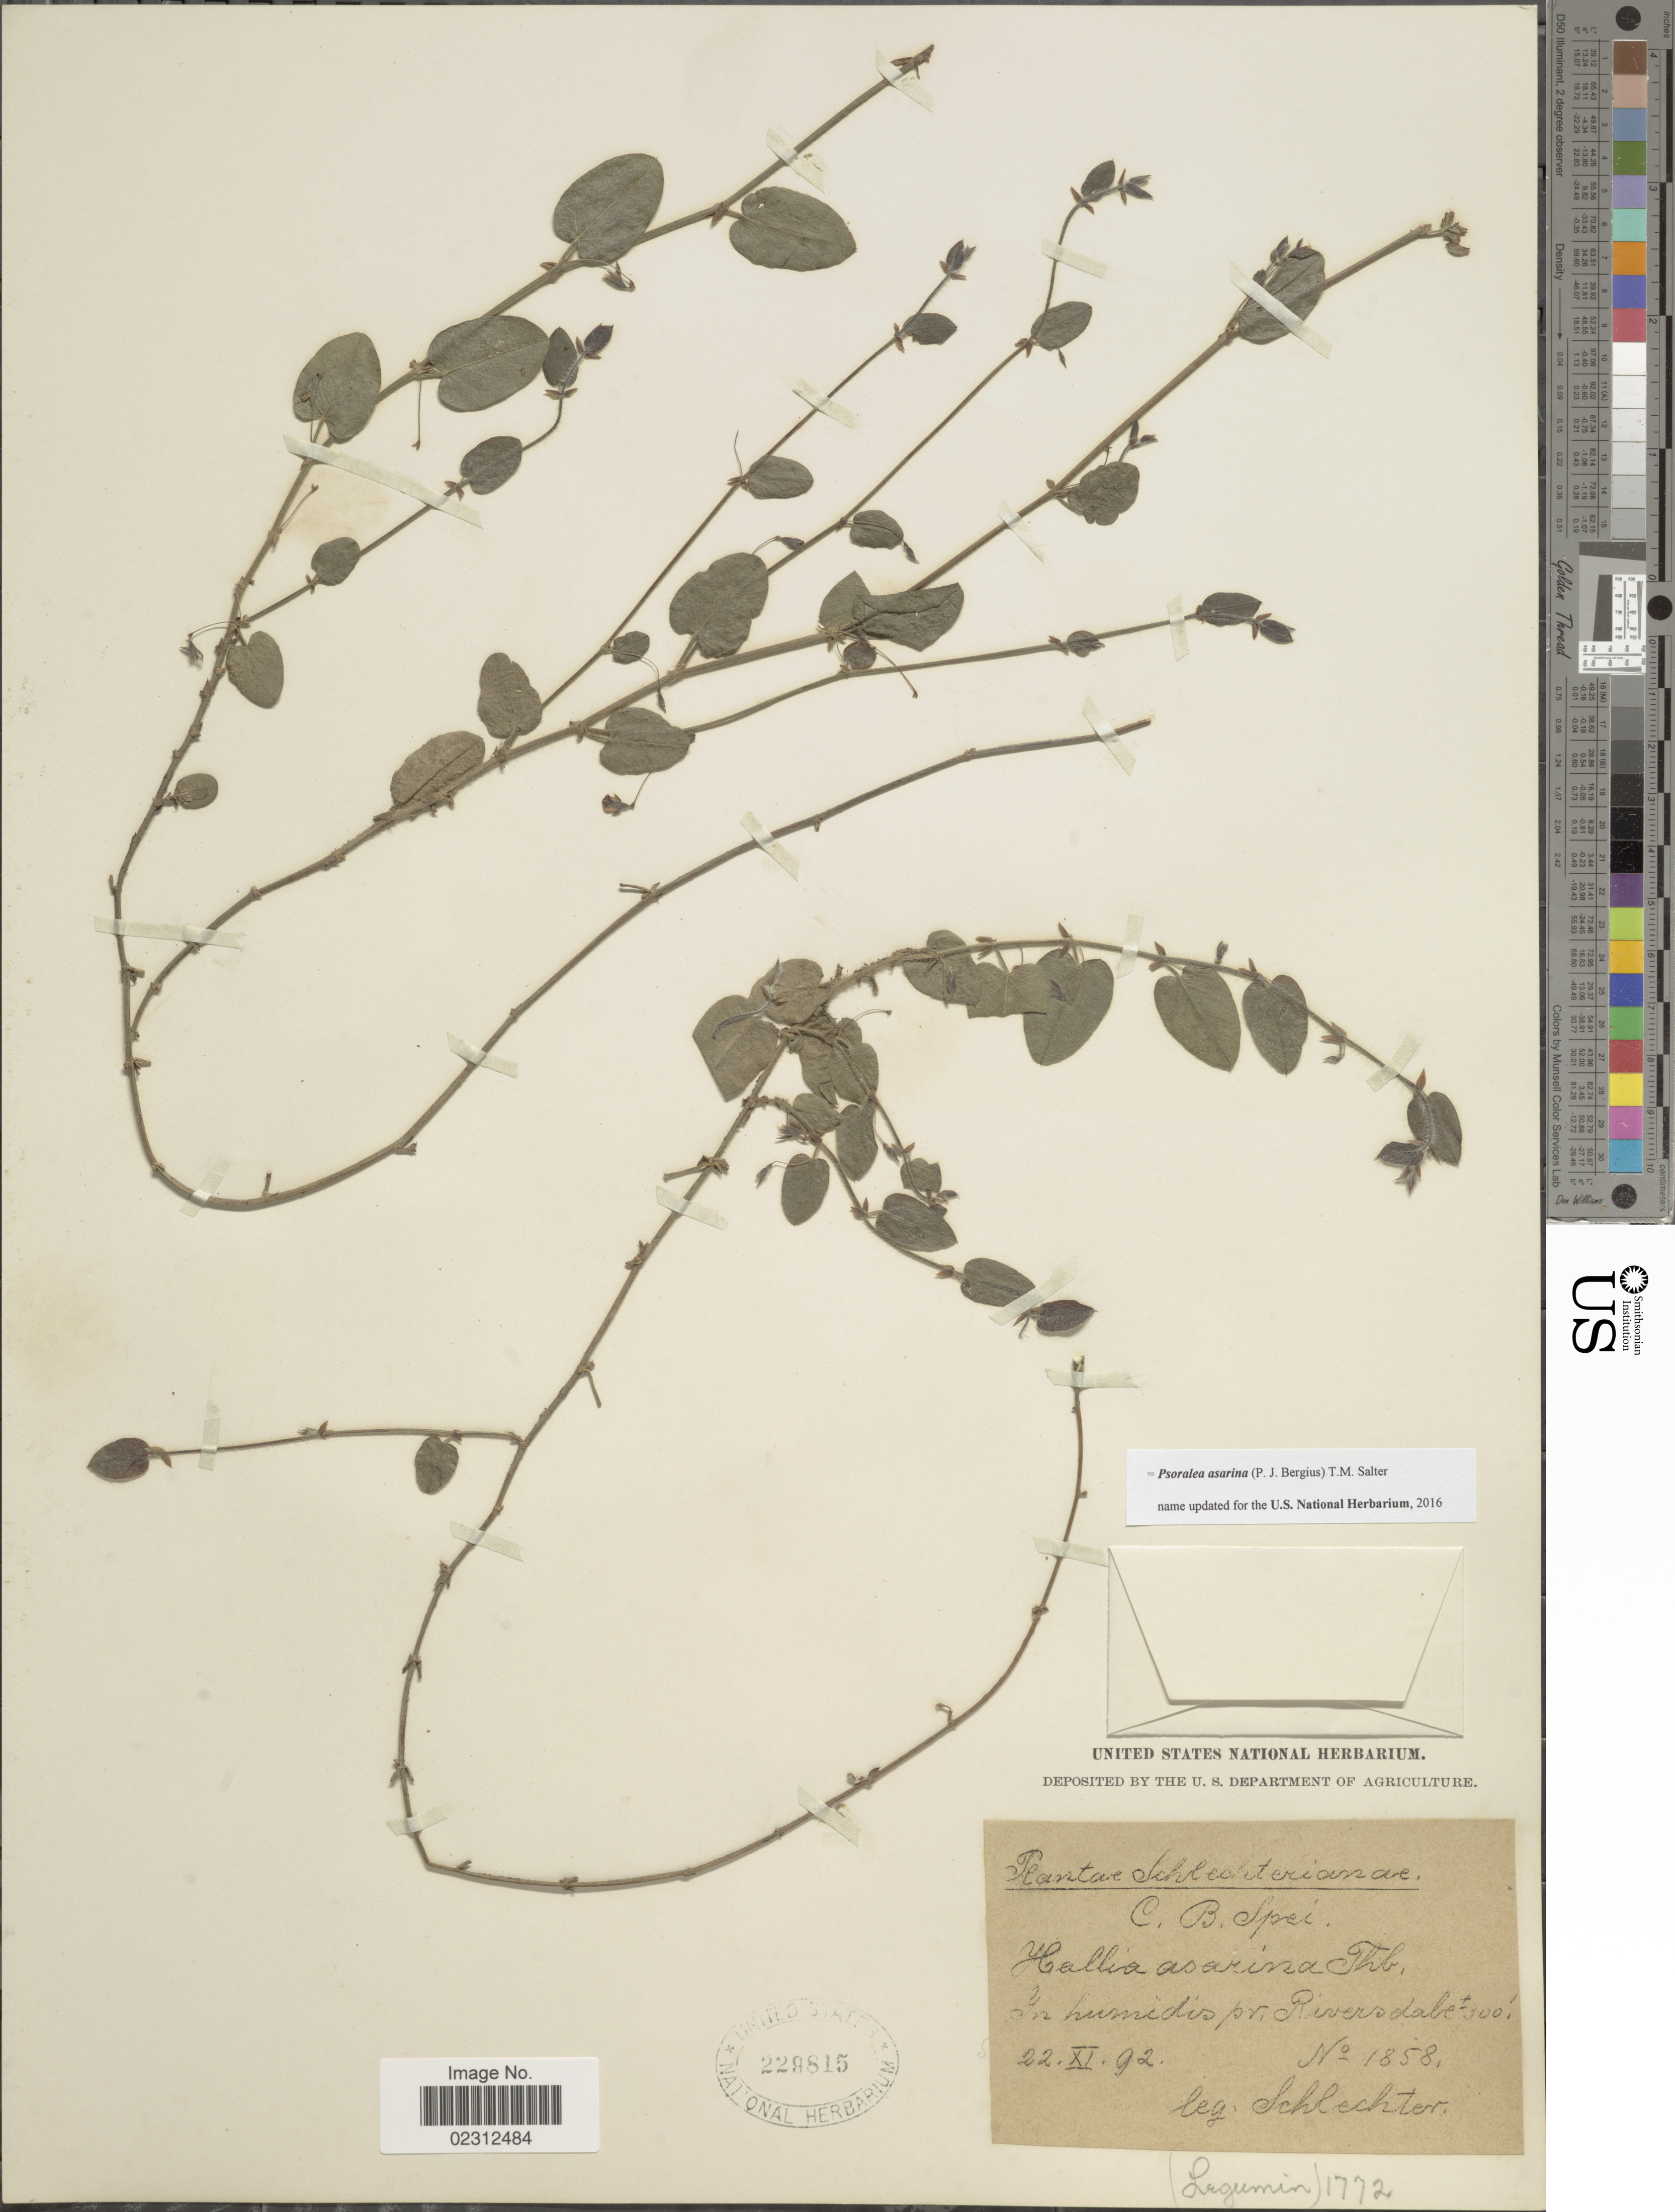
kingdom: Plantae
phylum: Tracheophyta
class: Magnoliopsida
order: Fabales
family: Fabaceae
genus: Psoralea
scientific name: Psoralea asarina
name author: (P.J. Bergius) T.M. Salter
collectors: Schlechter, --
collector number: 1858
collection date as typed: Transcribed d/m/y: 22/11/92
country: South Africa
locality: In humidis pr. Rivers dale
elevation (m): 91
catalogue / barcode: US 229815